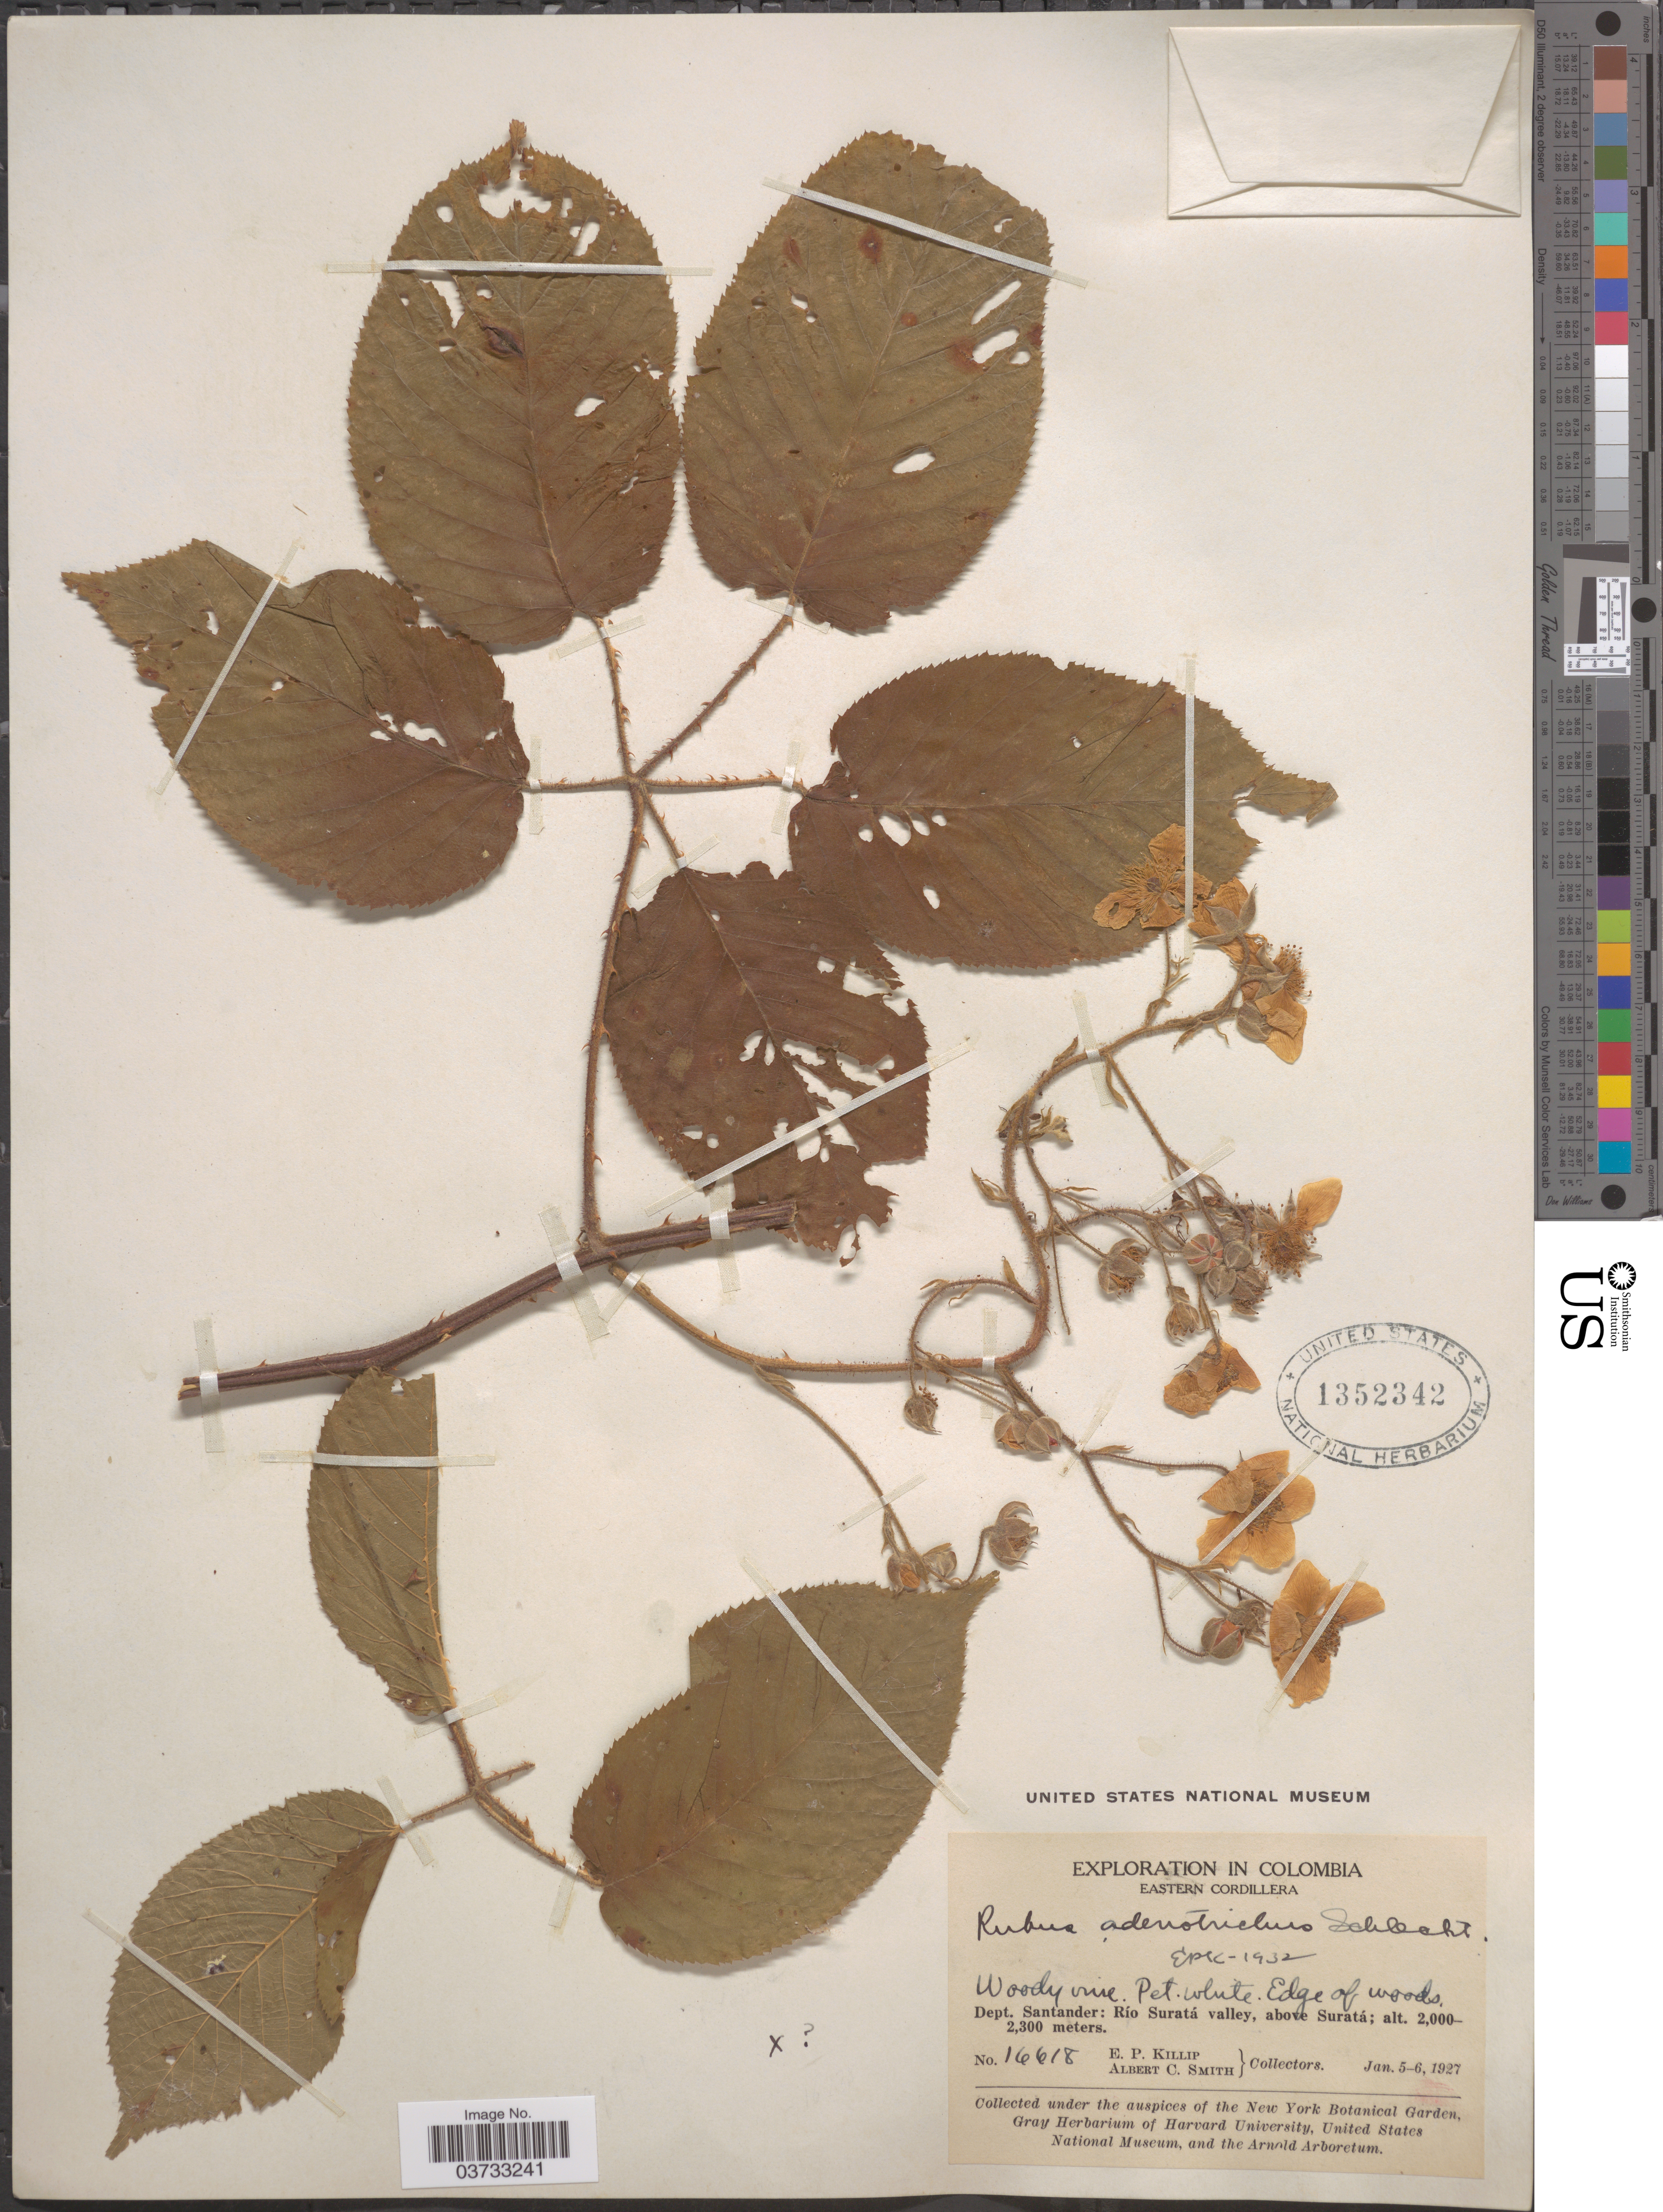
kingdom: Plantae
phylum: Tracheophyta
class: Magnoliopsida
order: Rosales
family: Rosaceae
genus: Rubus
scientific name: Rubus adenotrichos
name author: Schltdl.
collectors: E. P. Killip & A. C. Smith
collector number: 16618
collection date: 1927-01-05/1927-01-06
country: Colombia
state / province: Santander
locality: Eastern Cordillera. Dept. Santander: Río Suratá valley, above Suratá.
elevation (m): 2000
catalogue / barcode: US 1352342